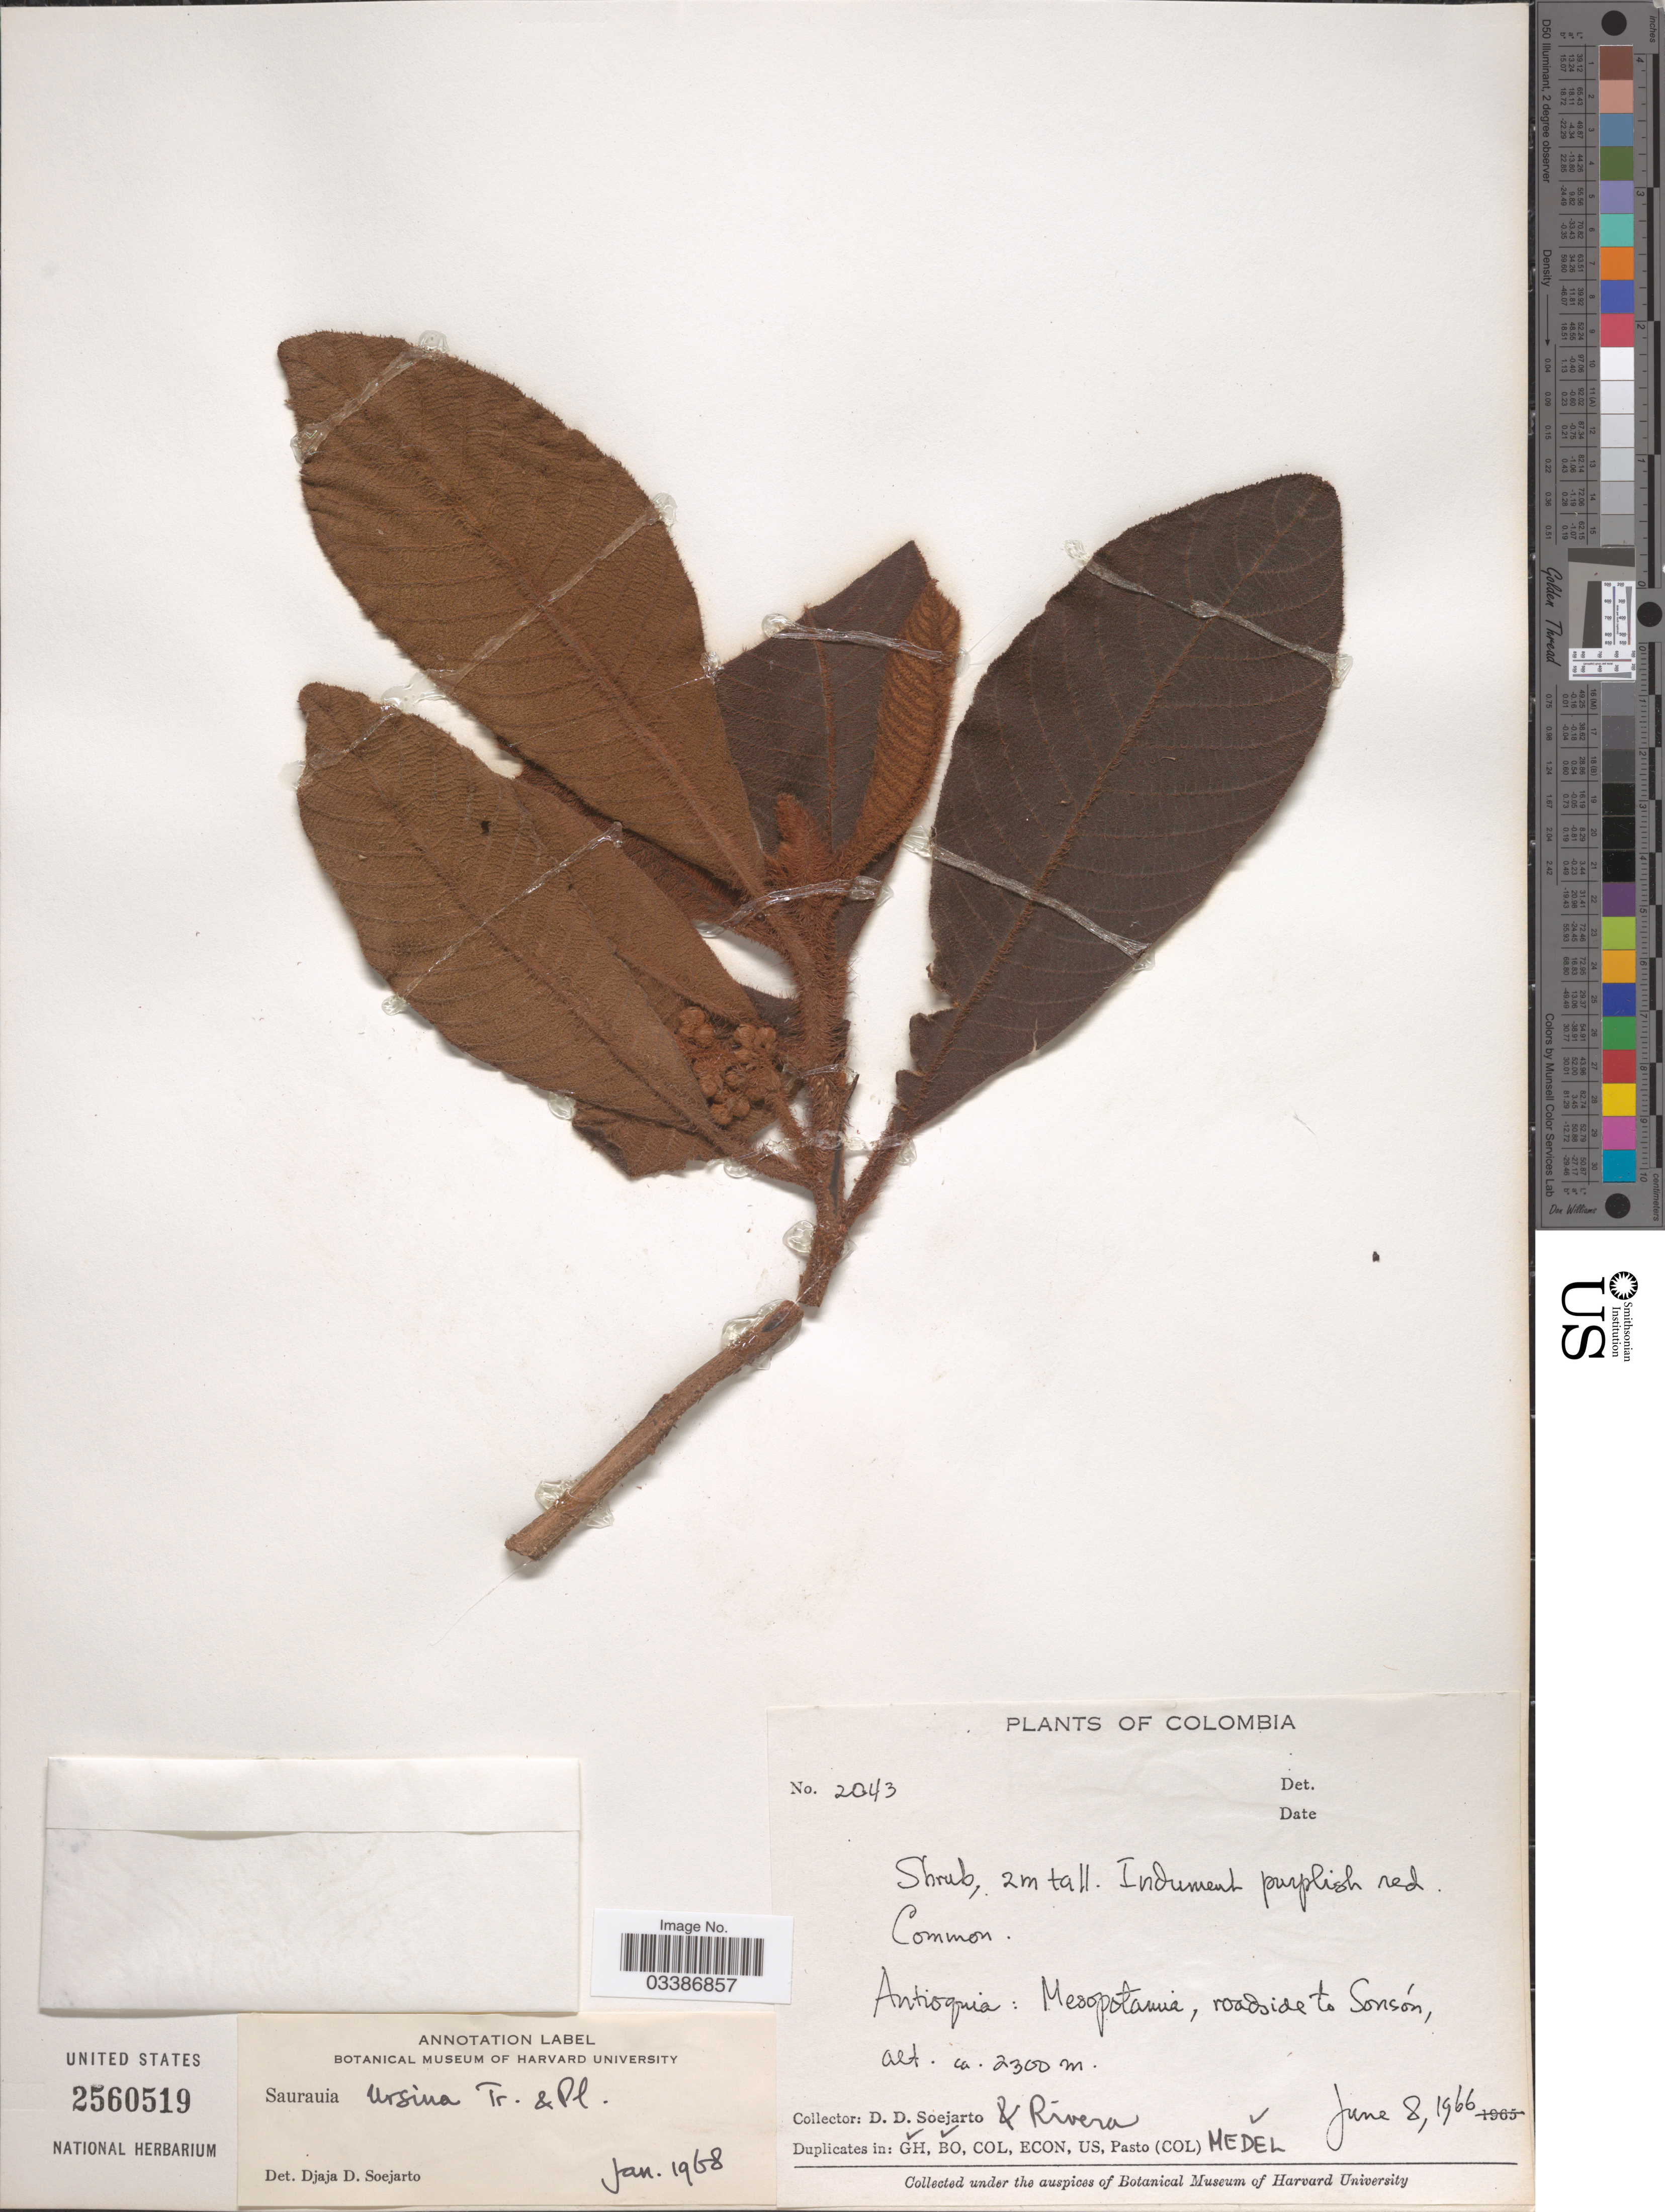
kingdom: Plantae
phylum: Tracheophyta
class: Magnoliopsida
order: Ericales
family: Actinidiaceae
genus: Saurauia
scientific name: Saurauia ursina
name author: Triana & Planch.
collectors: Rivera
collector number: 2043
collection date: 1966-06-08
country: Colombia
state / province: Antioquia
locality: Mespotamia, roadside to Sonsón.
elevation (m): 2300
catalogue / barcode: US 2560519